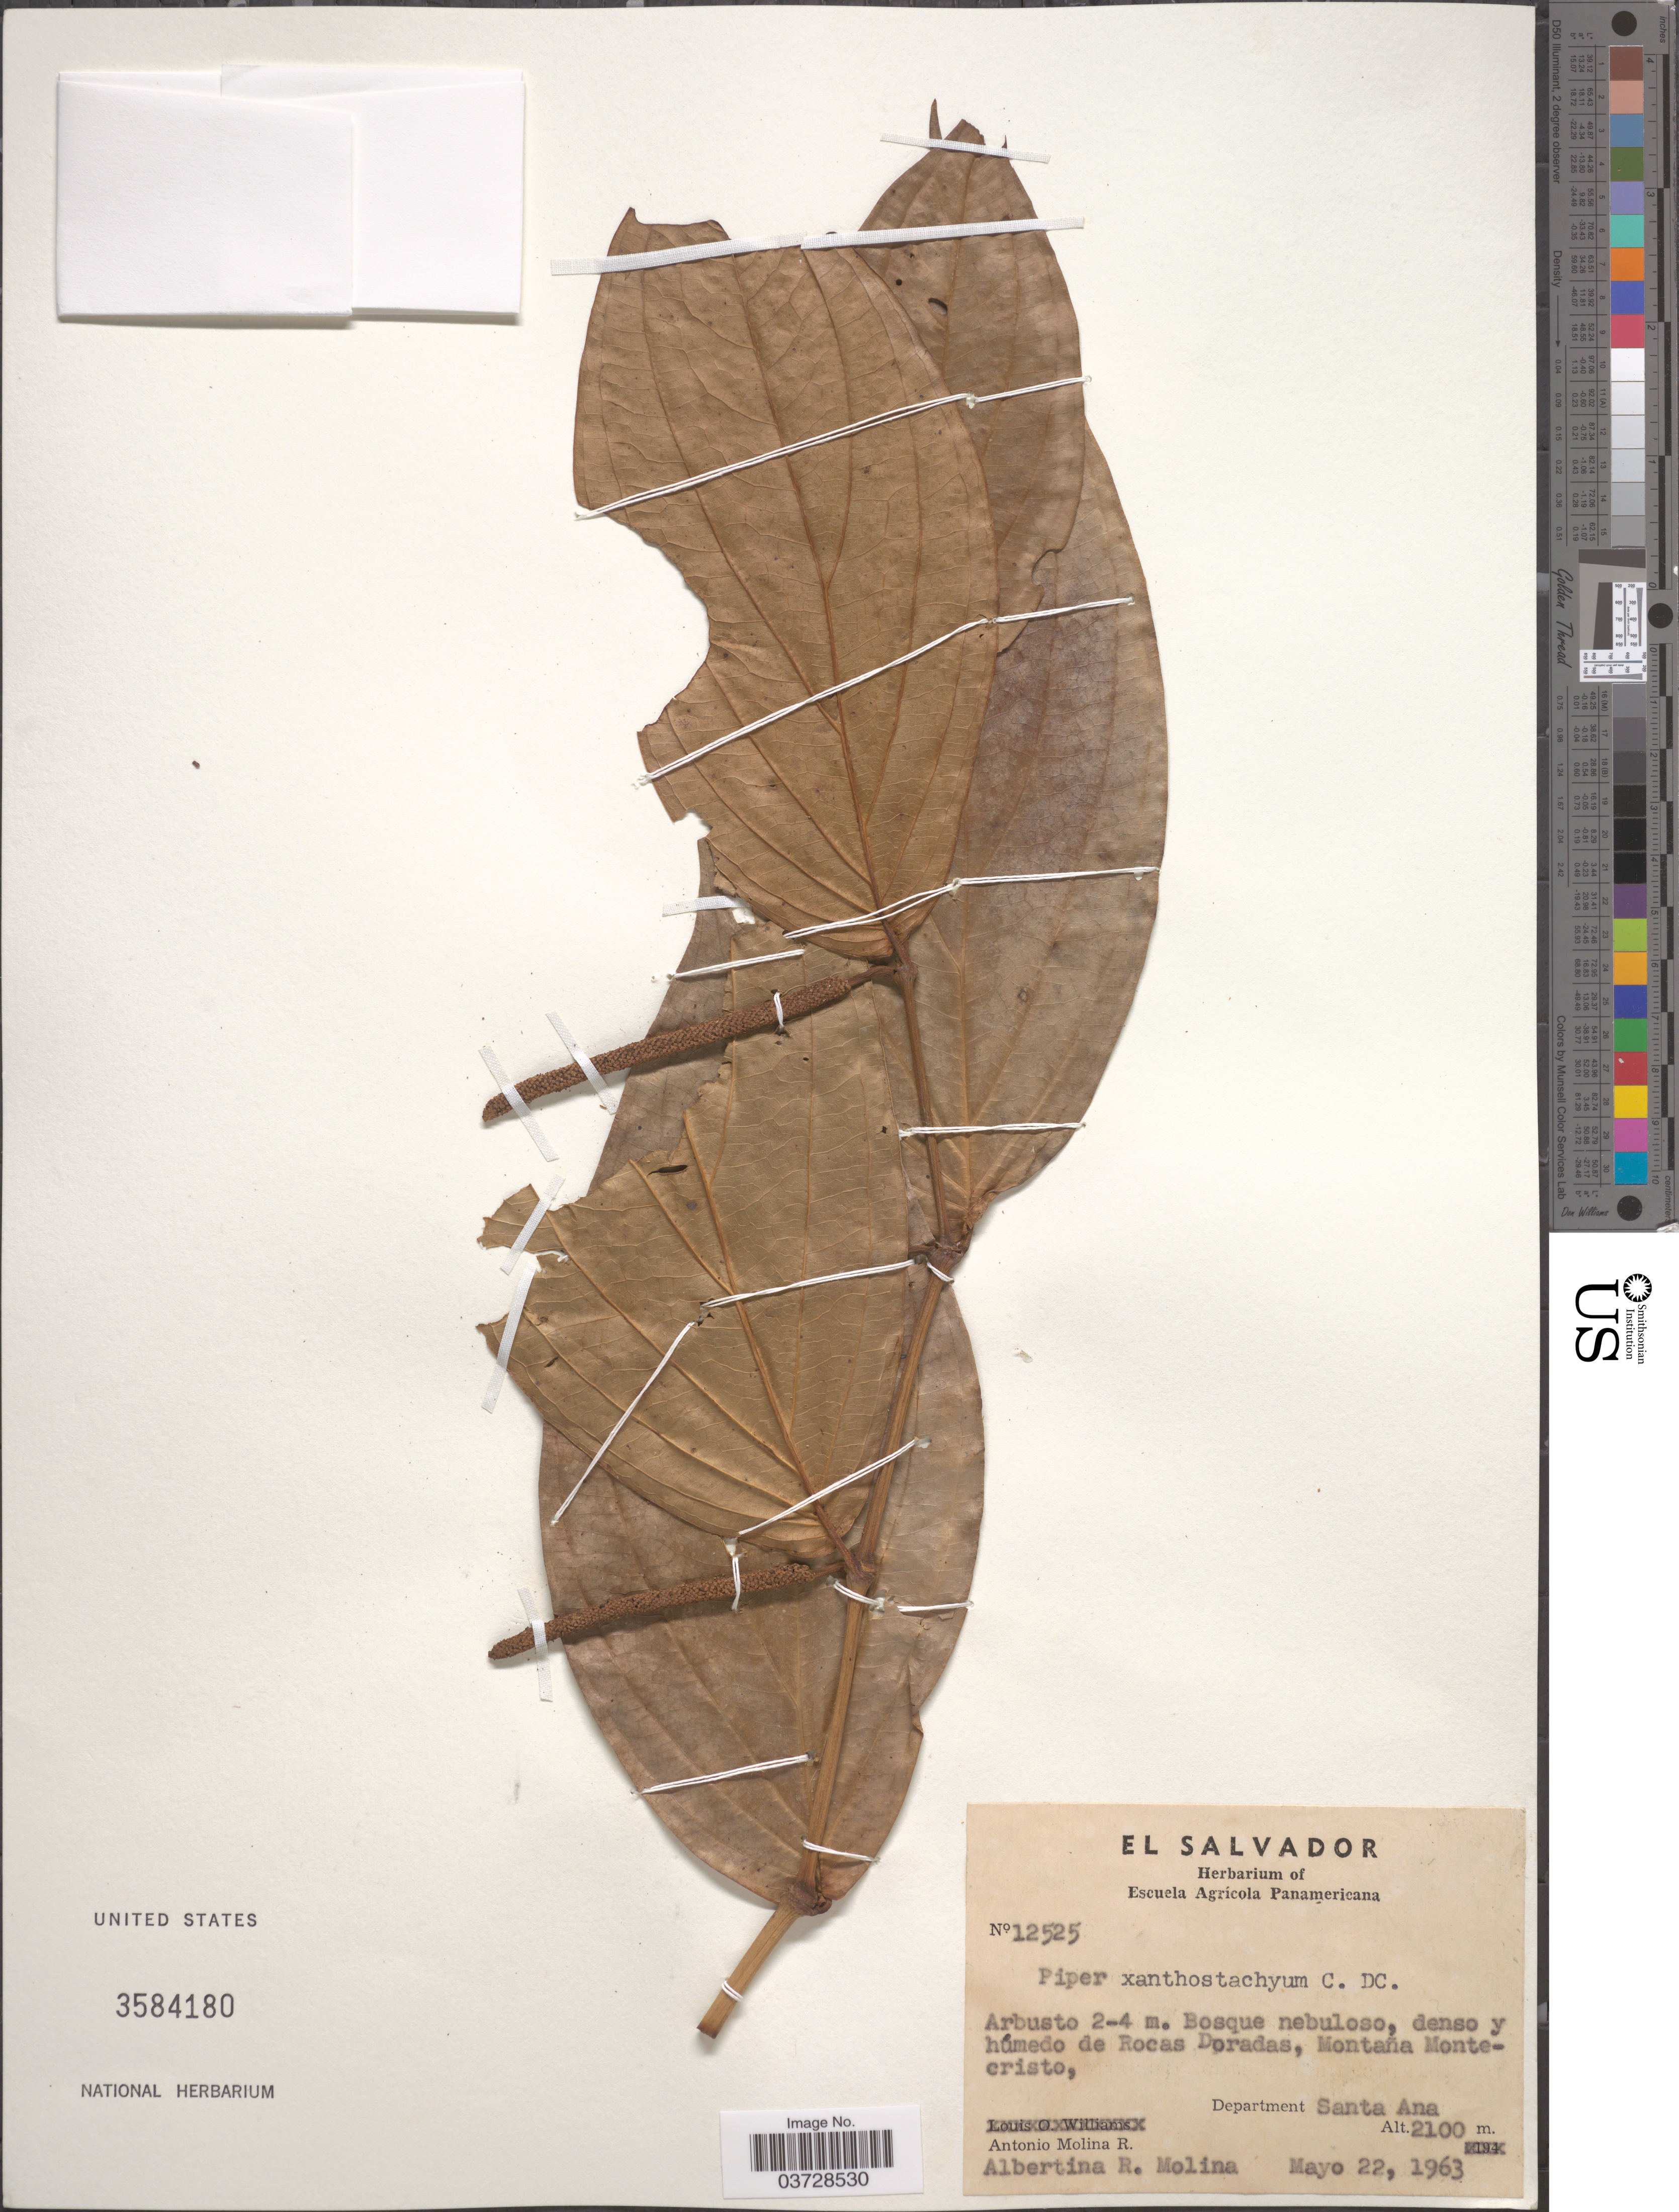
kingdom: Plantae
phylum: Tracheophyta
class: Magnoliopsida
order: Piperales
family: Piperaceae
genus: Piper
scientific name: Piper xanthostachyum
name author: C. DC. in Pittier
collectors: A. Molina R. & A. R. Molina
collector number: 12525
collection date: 1963-05-22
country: El Salvador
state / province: Santa Ana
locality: Rocas Doradas, Montaña Montecristo, Department Santa Ana.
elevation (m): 2100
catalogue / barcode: US 3584180